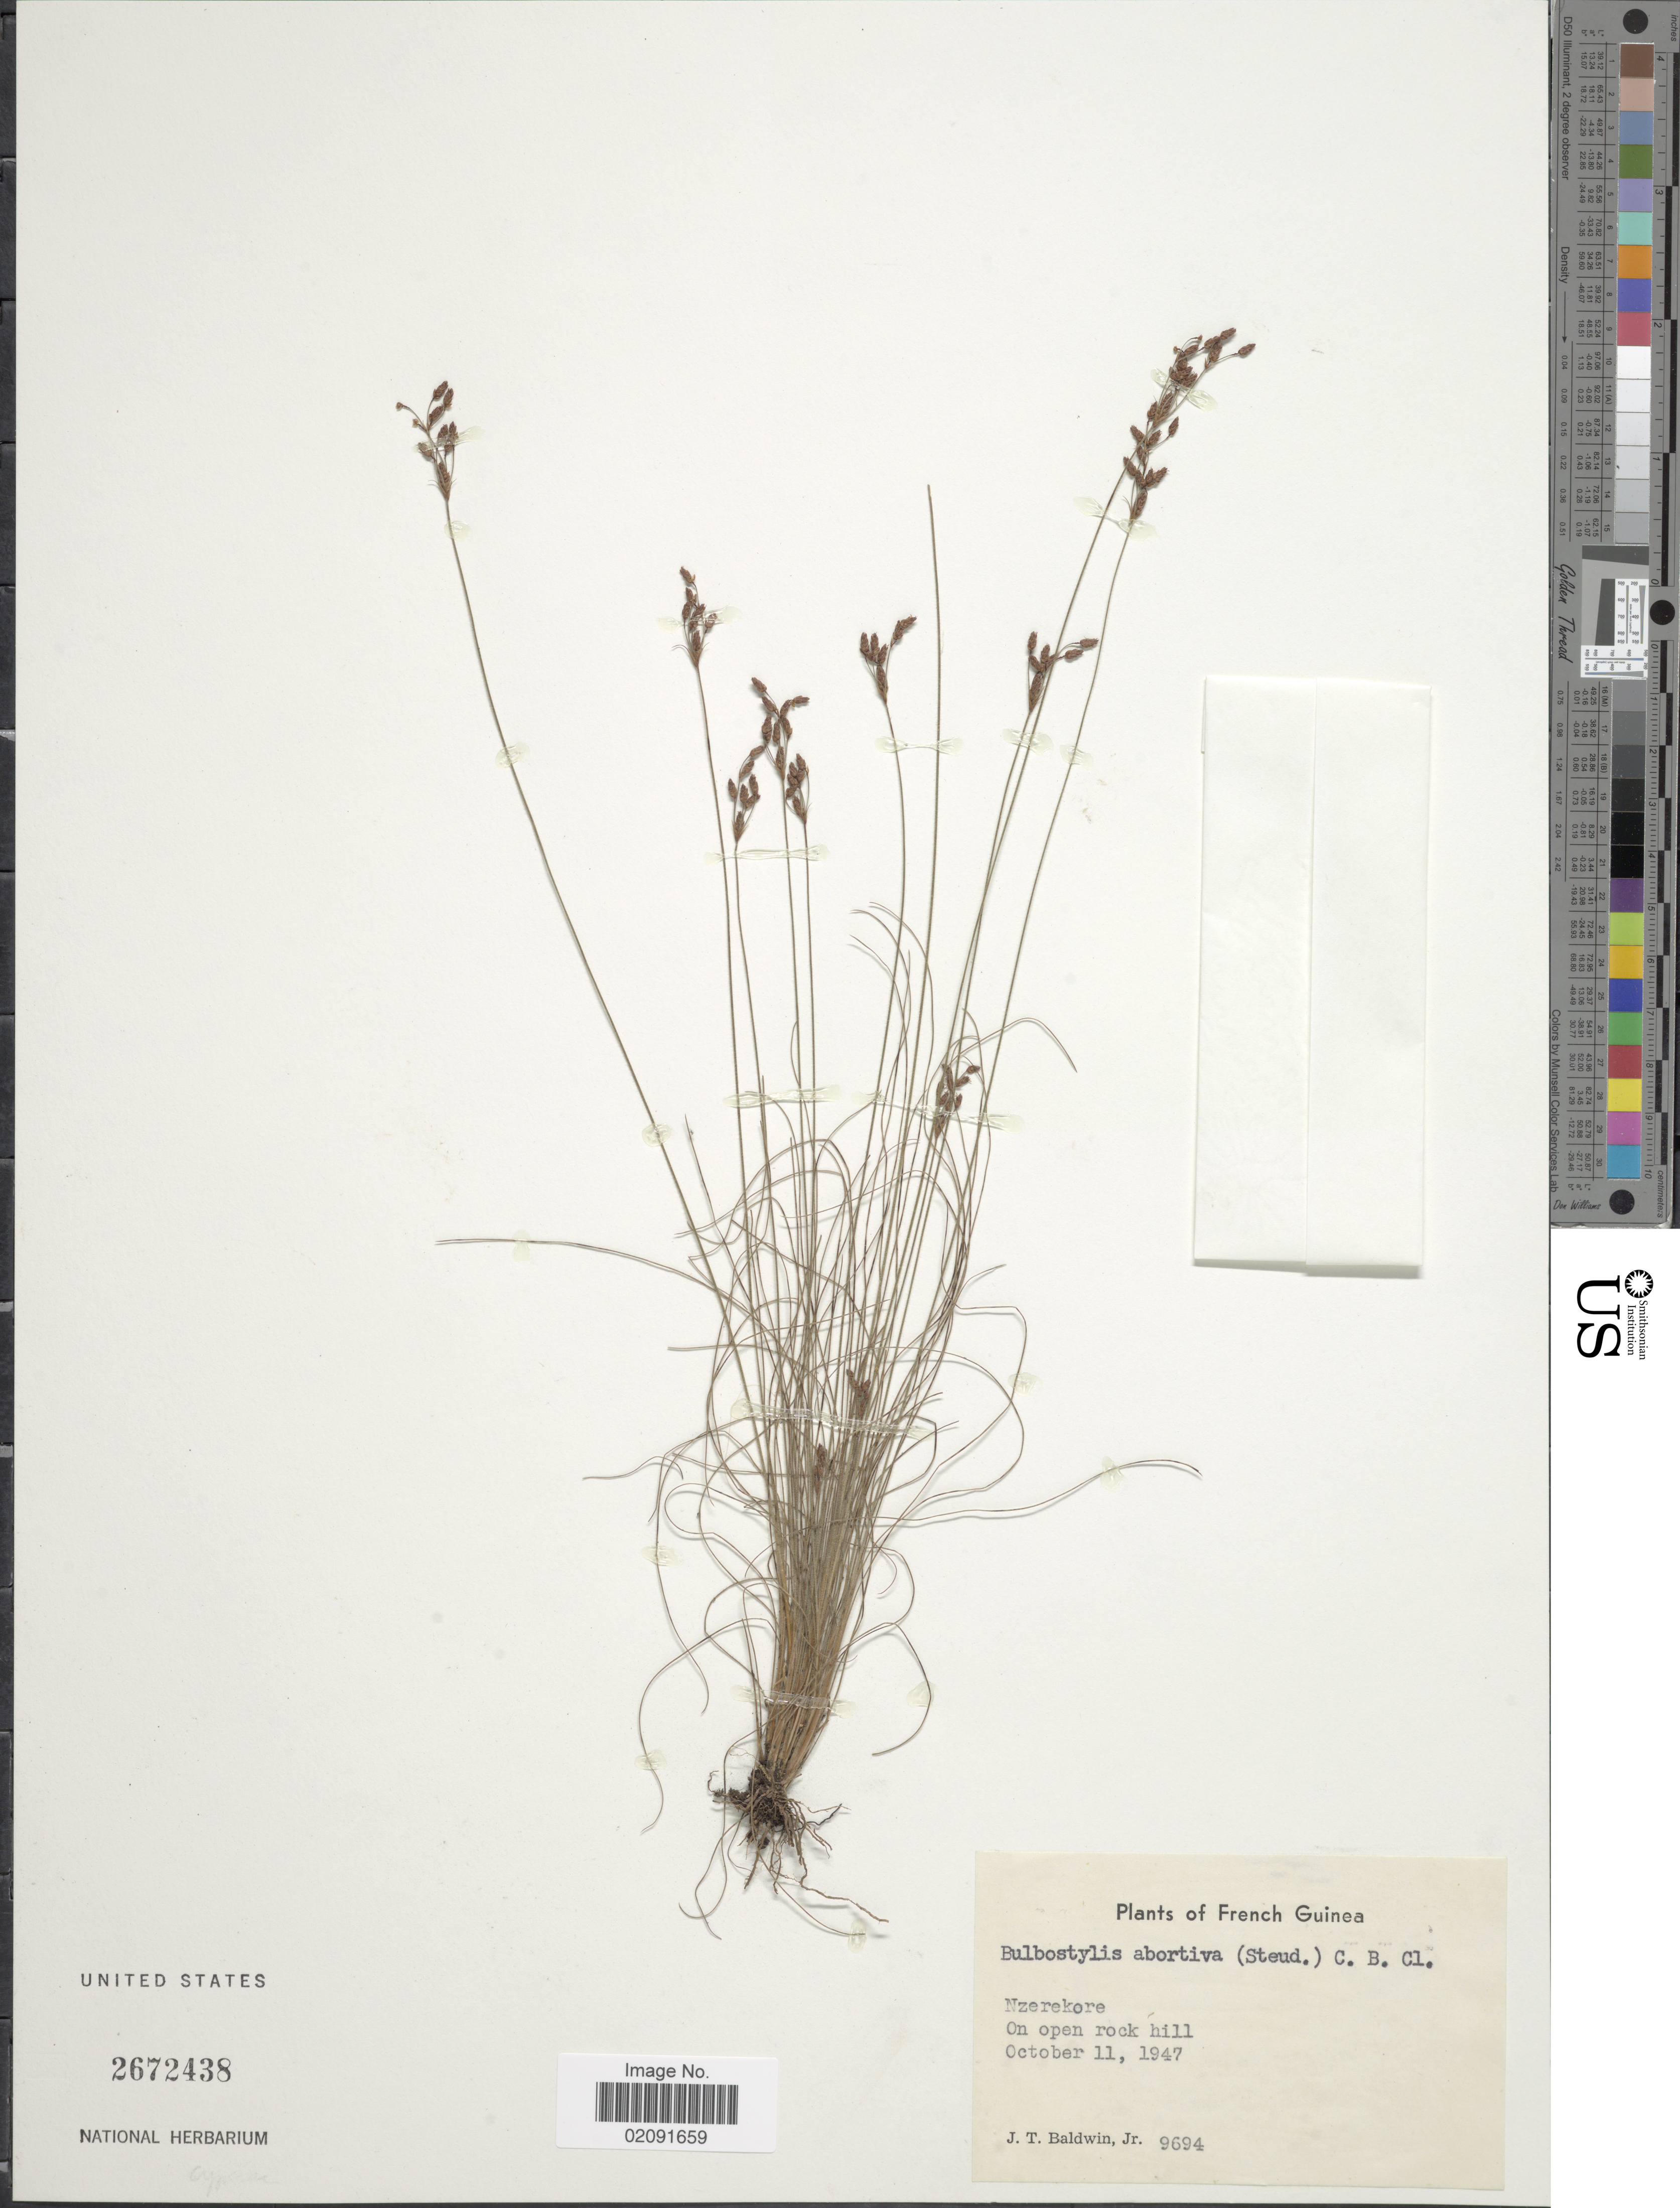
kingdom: Plantae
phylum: Tracheophyta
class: Liliopsida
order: Poales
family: Cyperaceae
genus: Bulbostylis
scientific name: Bulbostylis abortiva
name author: (Steud.) C.B. Clarke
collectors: J. T. Baldwin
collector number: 9694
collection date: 1947-10-11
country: Guinea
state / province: Nzérékoré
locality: French Guinea.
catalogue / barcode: US 2672438